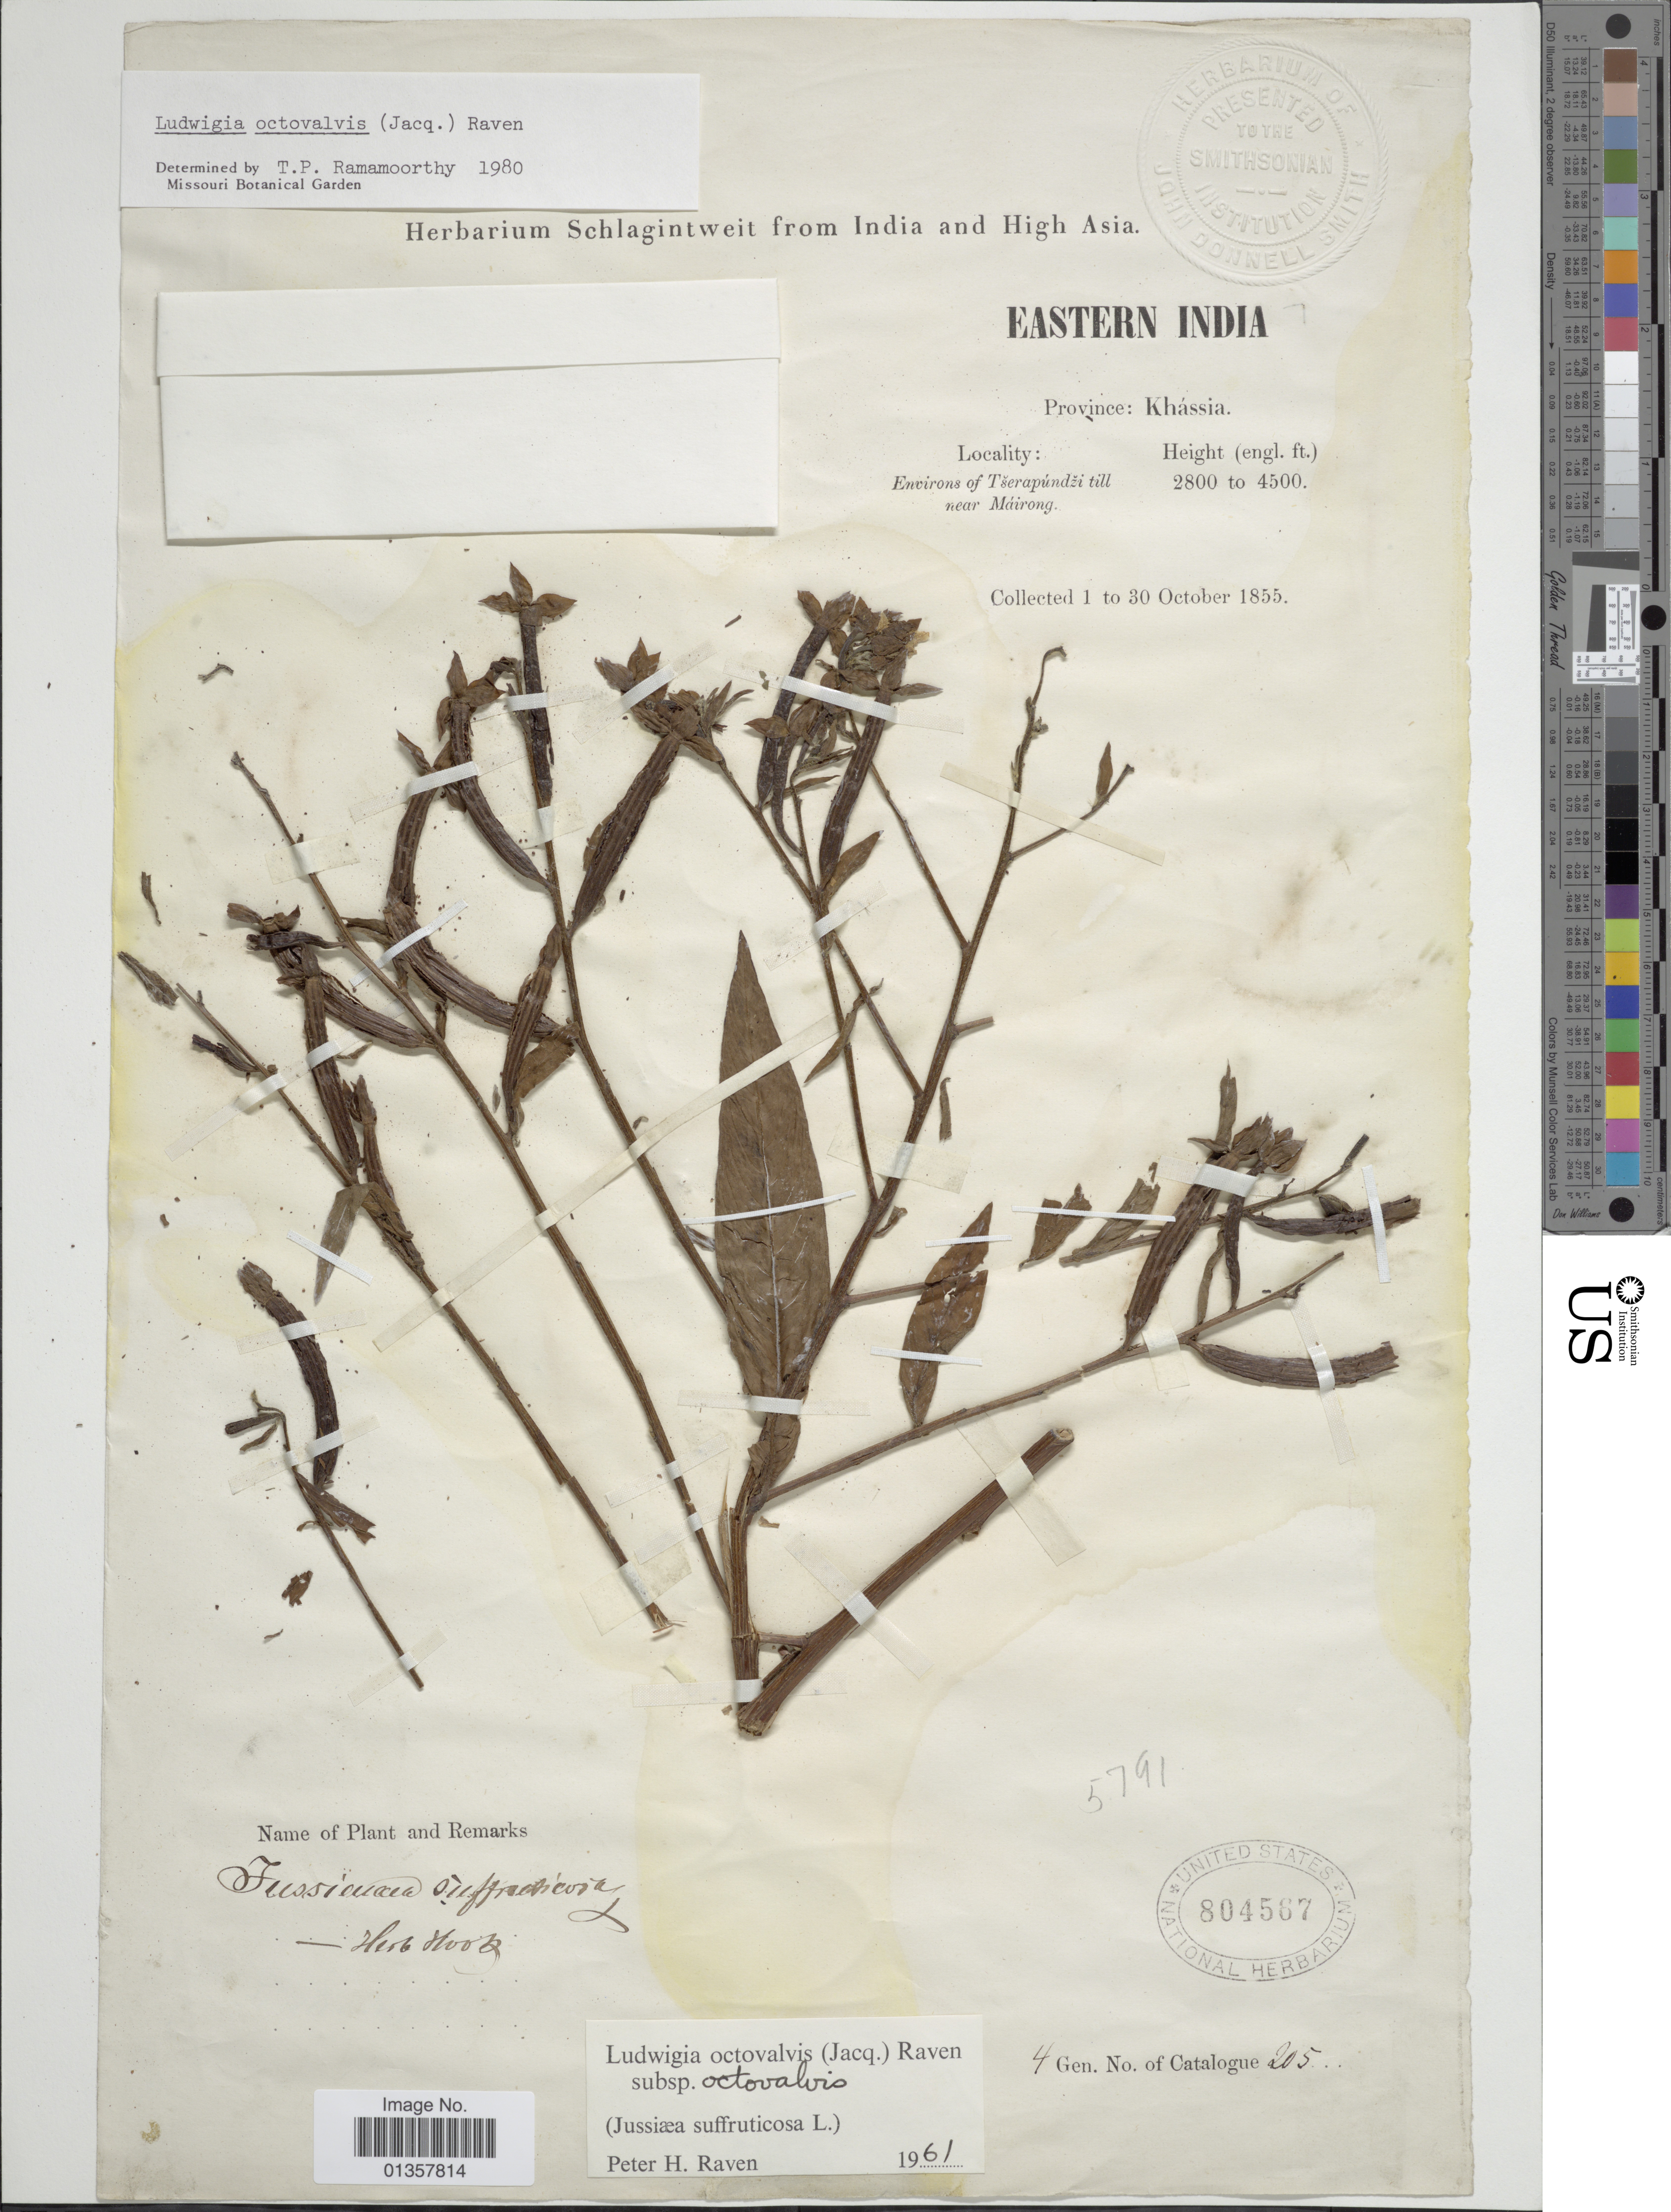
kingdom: Plantae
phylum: Tracheophyta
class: Magnoliopsida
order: Myrtales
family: Onagraceae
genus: Ludwigia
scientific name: Ludwigia octovalvis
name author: (Jacq.) P.H. Raven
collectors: H. A. von Schlagintweit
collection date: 1855-10-01/1855-10-30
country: India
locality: Eastern India, Province: Khássia, Environs of Tserapúndzi till near Mairong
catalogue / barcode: US 804567